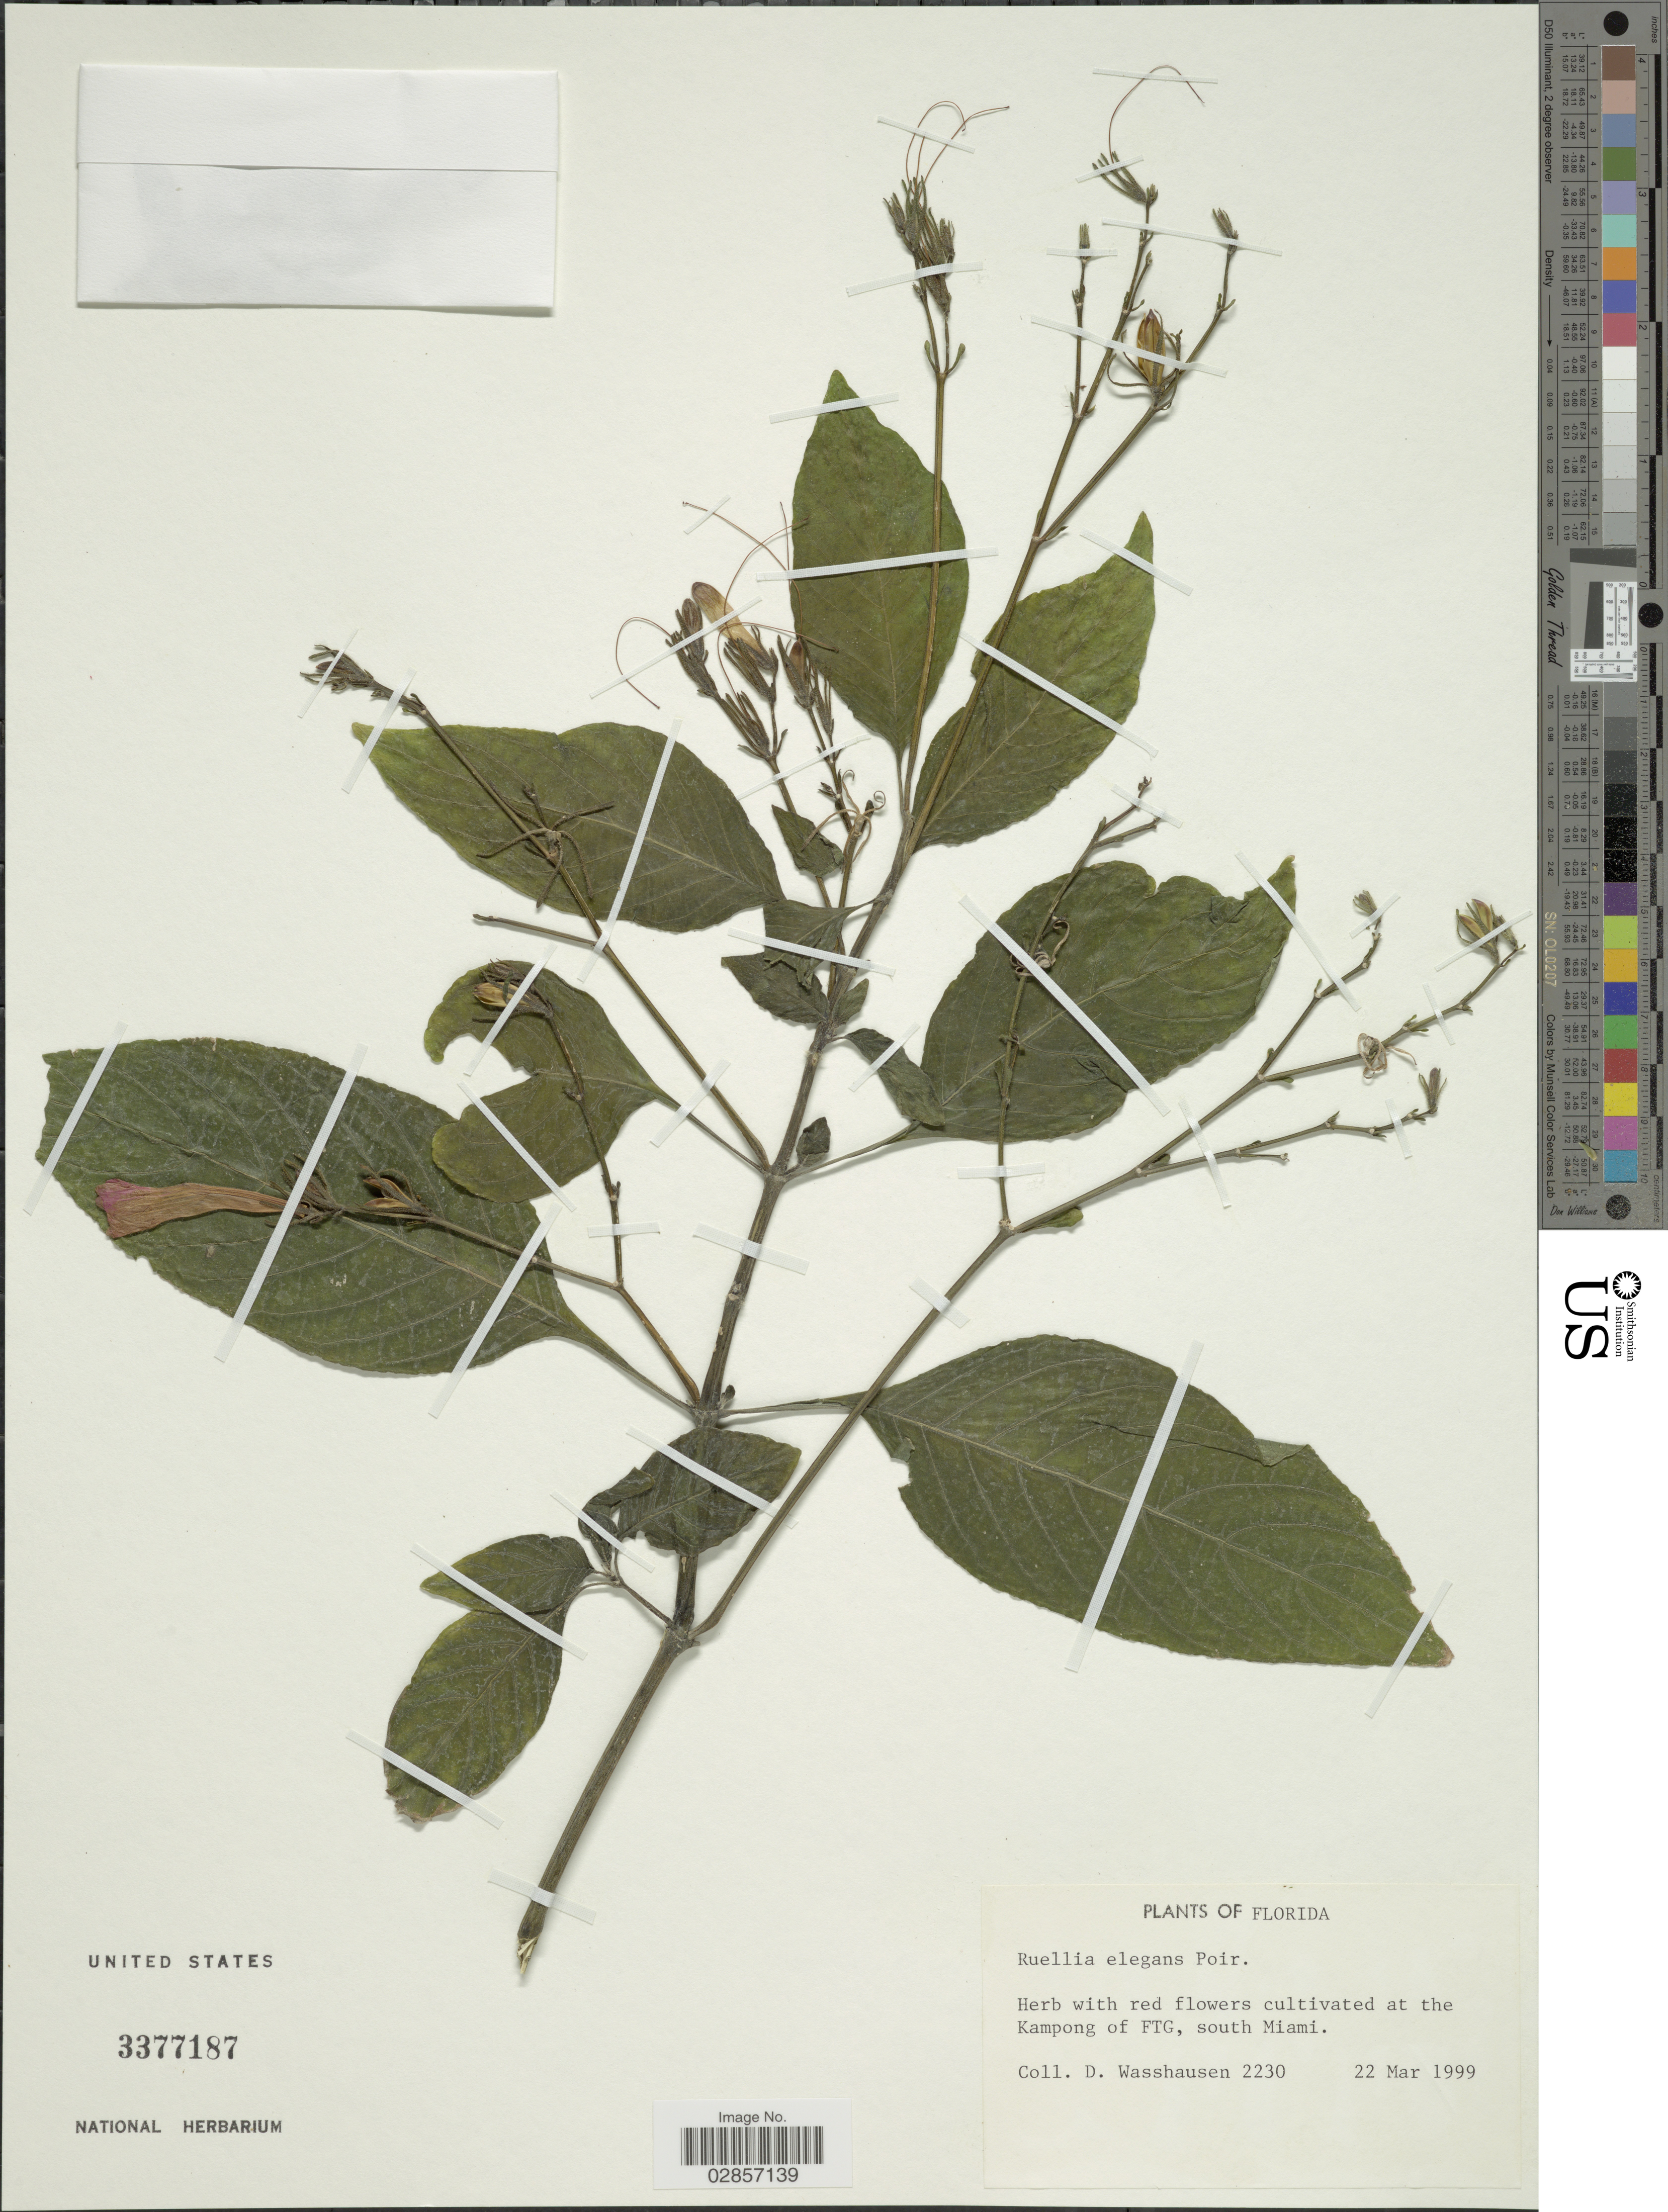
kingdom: Plantae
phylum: Tracheophyta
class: Magnoliopsida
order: Lamiales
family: Acanthaceae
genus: Ruellia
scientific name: Ruellia elegans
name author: Poir.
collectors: D. C. Wasshausen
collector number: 2230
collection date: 1999-03-22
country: United States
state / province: Florida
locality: Cultivated at the Kampong of FTG, south Miami.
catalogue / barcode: US 3377187